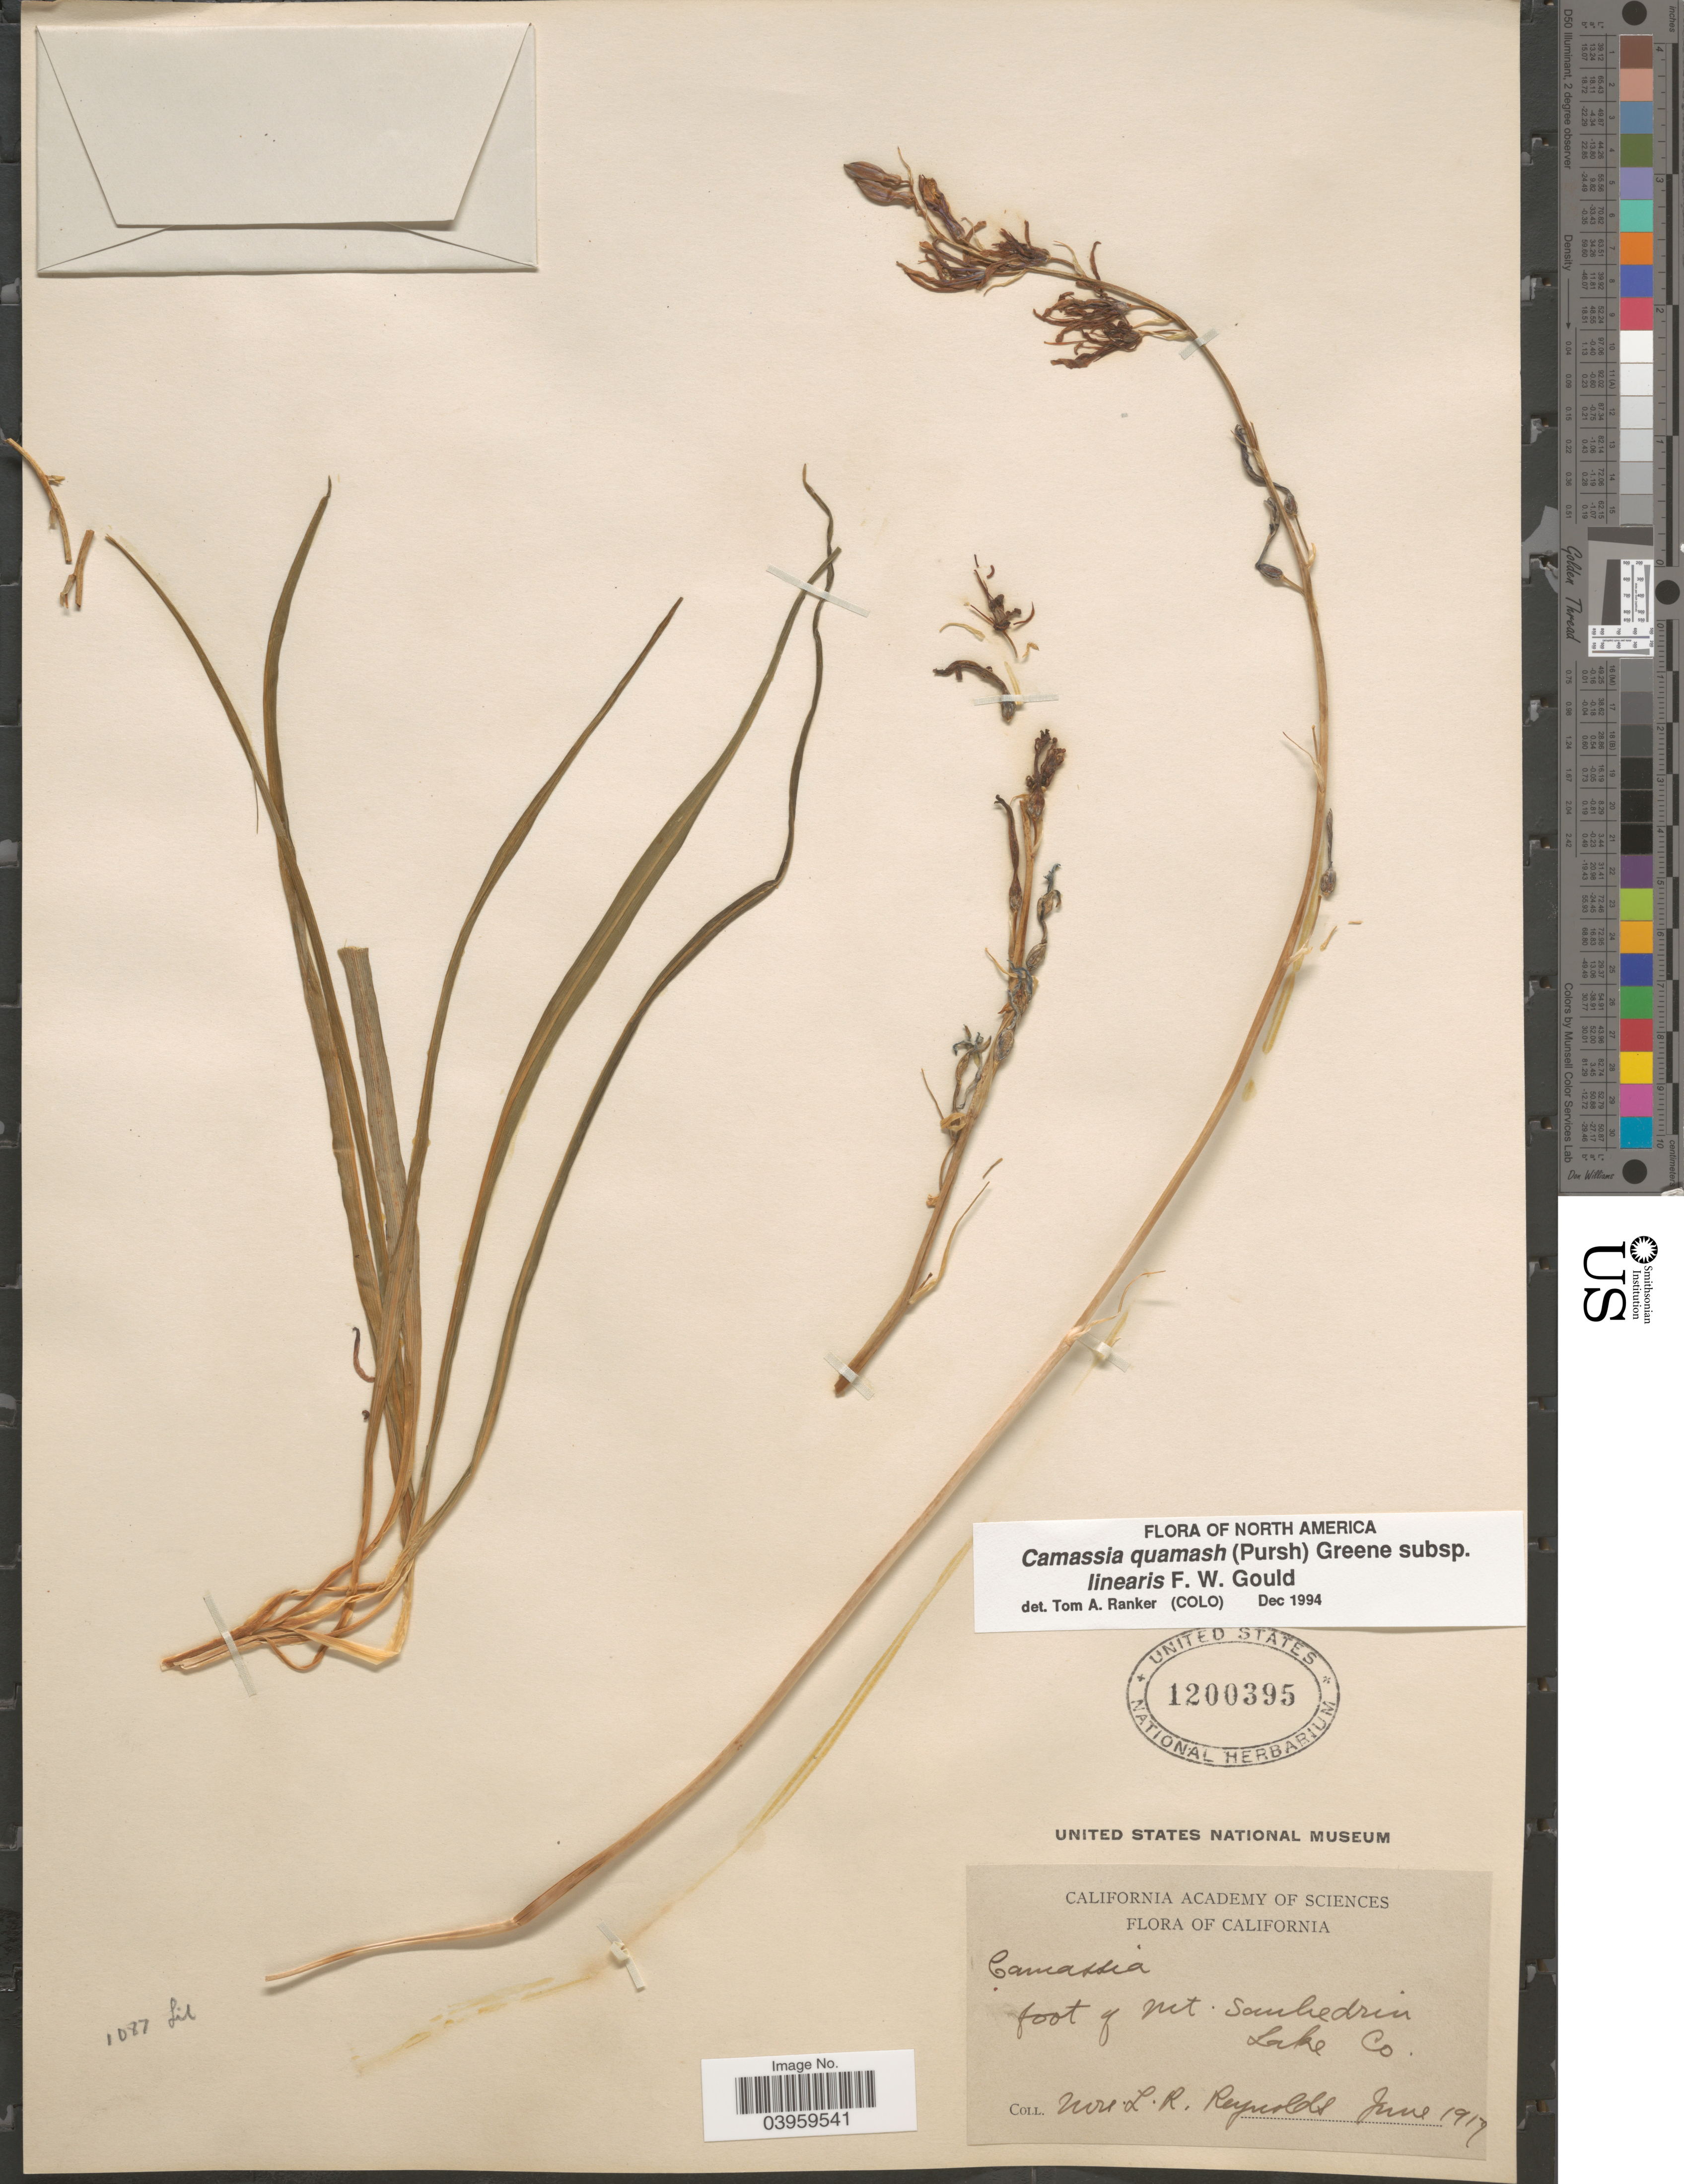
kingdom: Plantae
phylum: Tracheophyta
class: Liliopsida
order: Asparagales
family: Asparagaceae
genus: Camassia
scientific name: Camassia quamash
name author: (Pursh) Greene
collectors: L. Reynolds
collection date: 1917-06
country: United States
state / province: California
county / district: Lake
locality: Foot of Mt. Sanhedrin. Lake Co.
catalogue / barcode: US 1200395